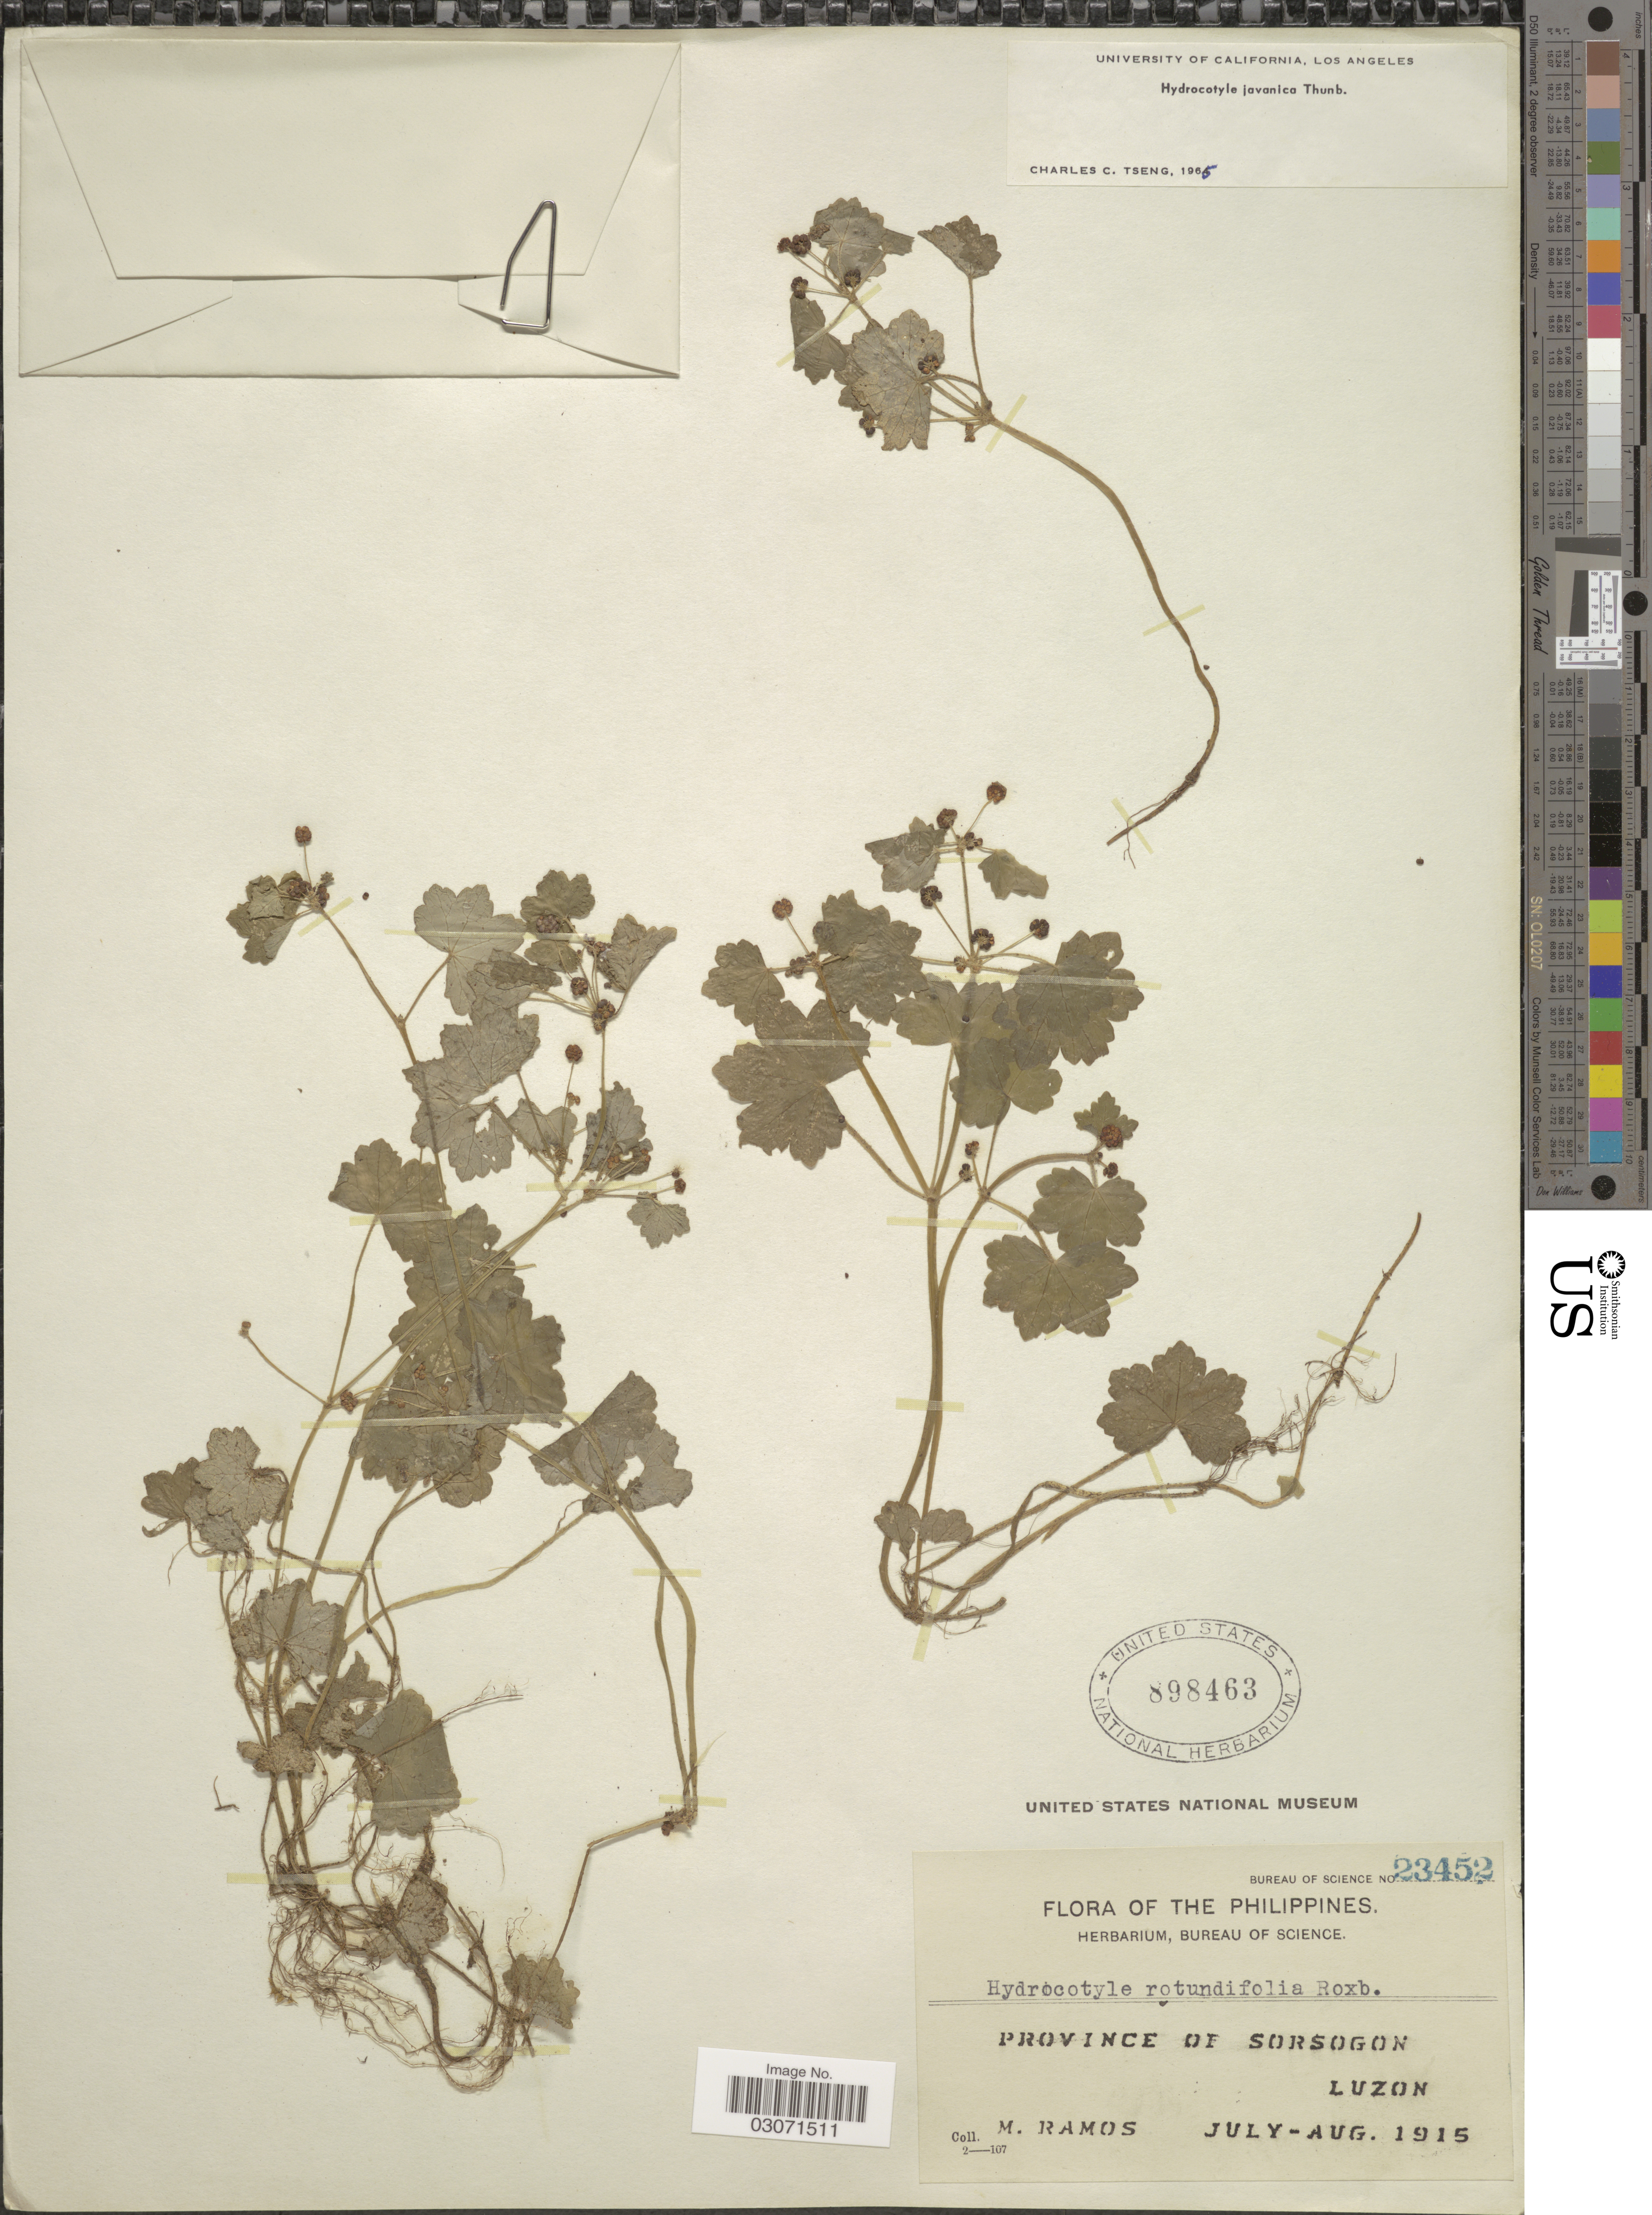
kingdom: Plantae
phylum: Tracheophyta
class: Magnoliopsida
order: Apiales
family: Araliaceae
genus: Hydrocotyle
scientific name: Hydrocotyle rotundifolia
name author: Roxb.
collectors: M. Ramos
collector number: Bureau of Science 23452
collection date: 1915-07/1915-08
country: Philippines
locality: Province of Sorsogon. Luzon.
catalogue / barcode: US 898463